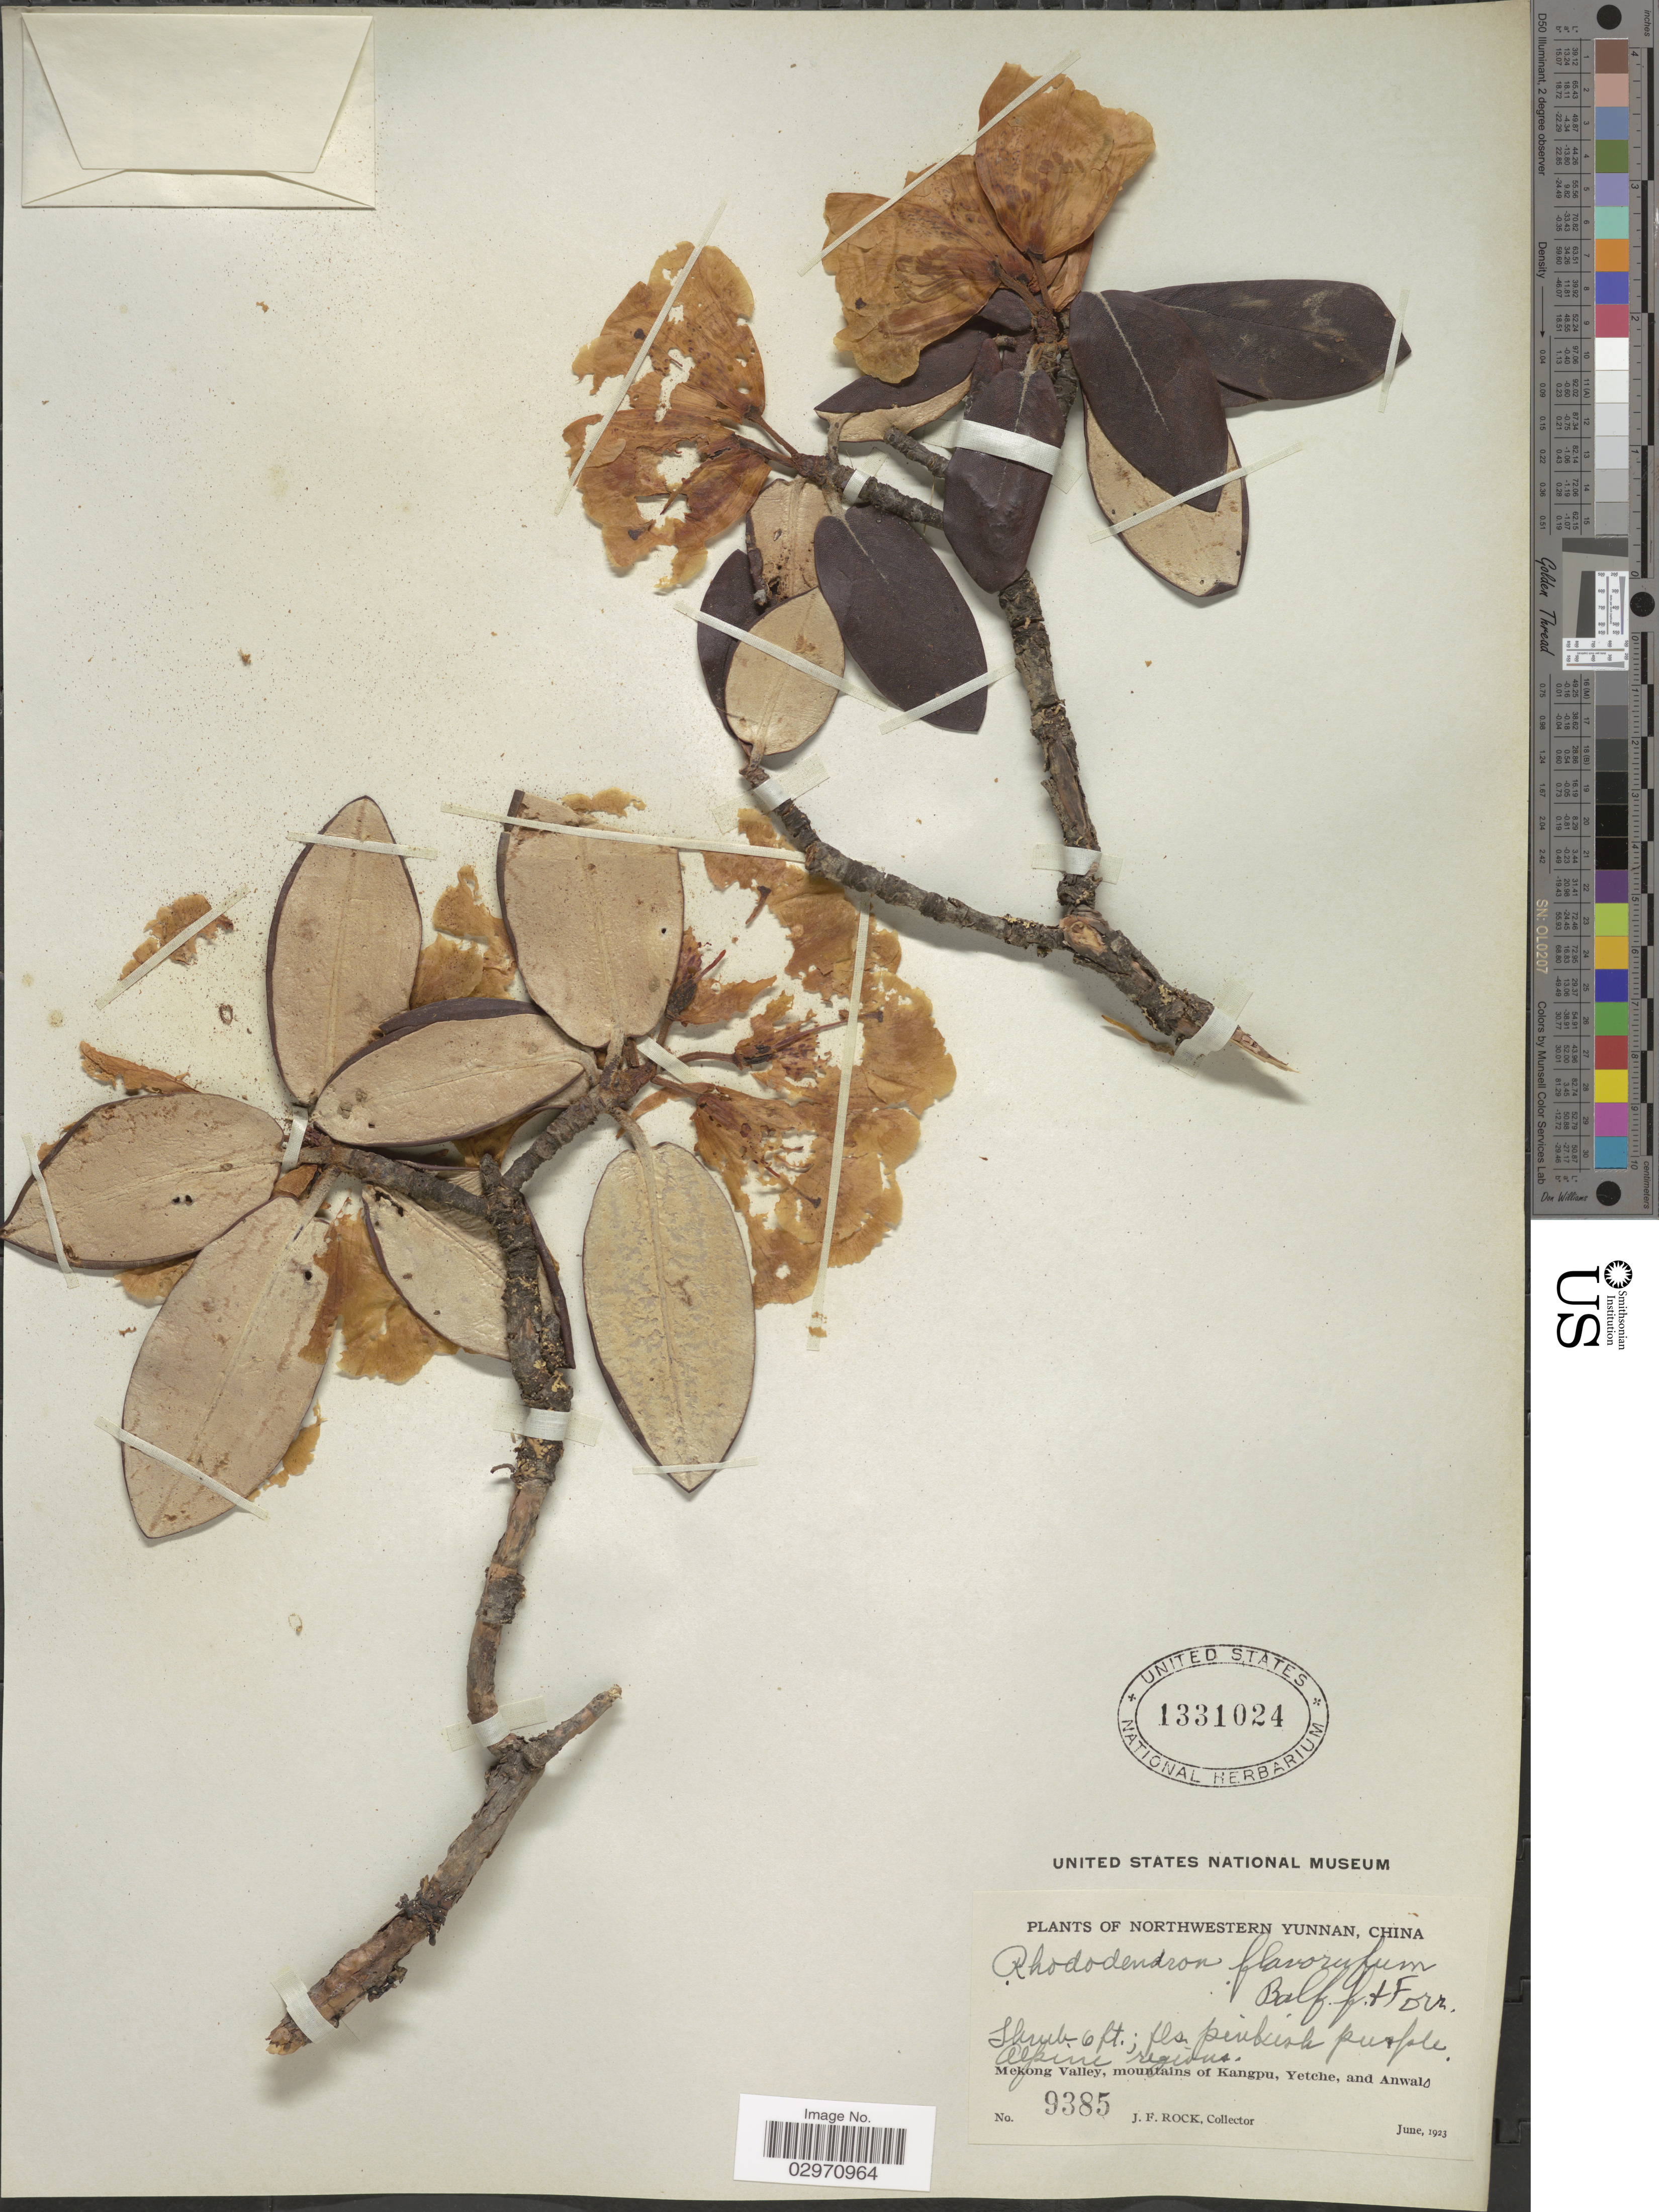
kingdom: Plantae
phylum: Tracheophyta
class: Magnoliopsida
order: Ericales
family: Ericaceae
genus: Rhododendron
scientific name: Rhododendron flavorufum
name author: Balf. f. & Forrest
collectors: J. Rock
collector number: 9385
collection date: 1923-06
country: China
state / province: Yunnan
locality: Northwestern Yunnan. Mekong Valley, mountains of Kangpu, Yetche, and Anwald. Alpine regions.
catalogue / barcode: US 1331024